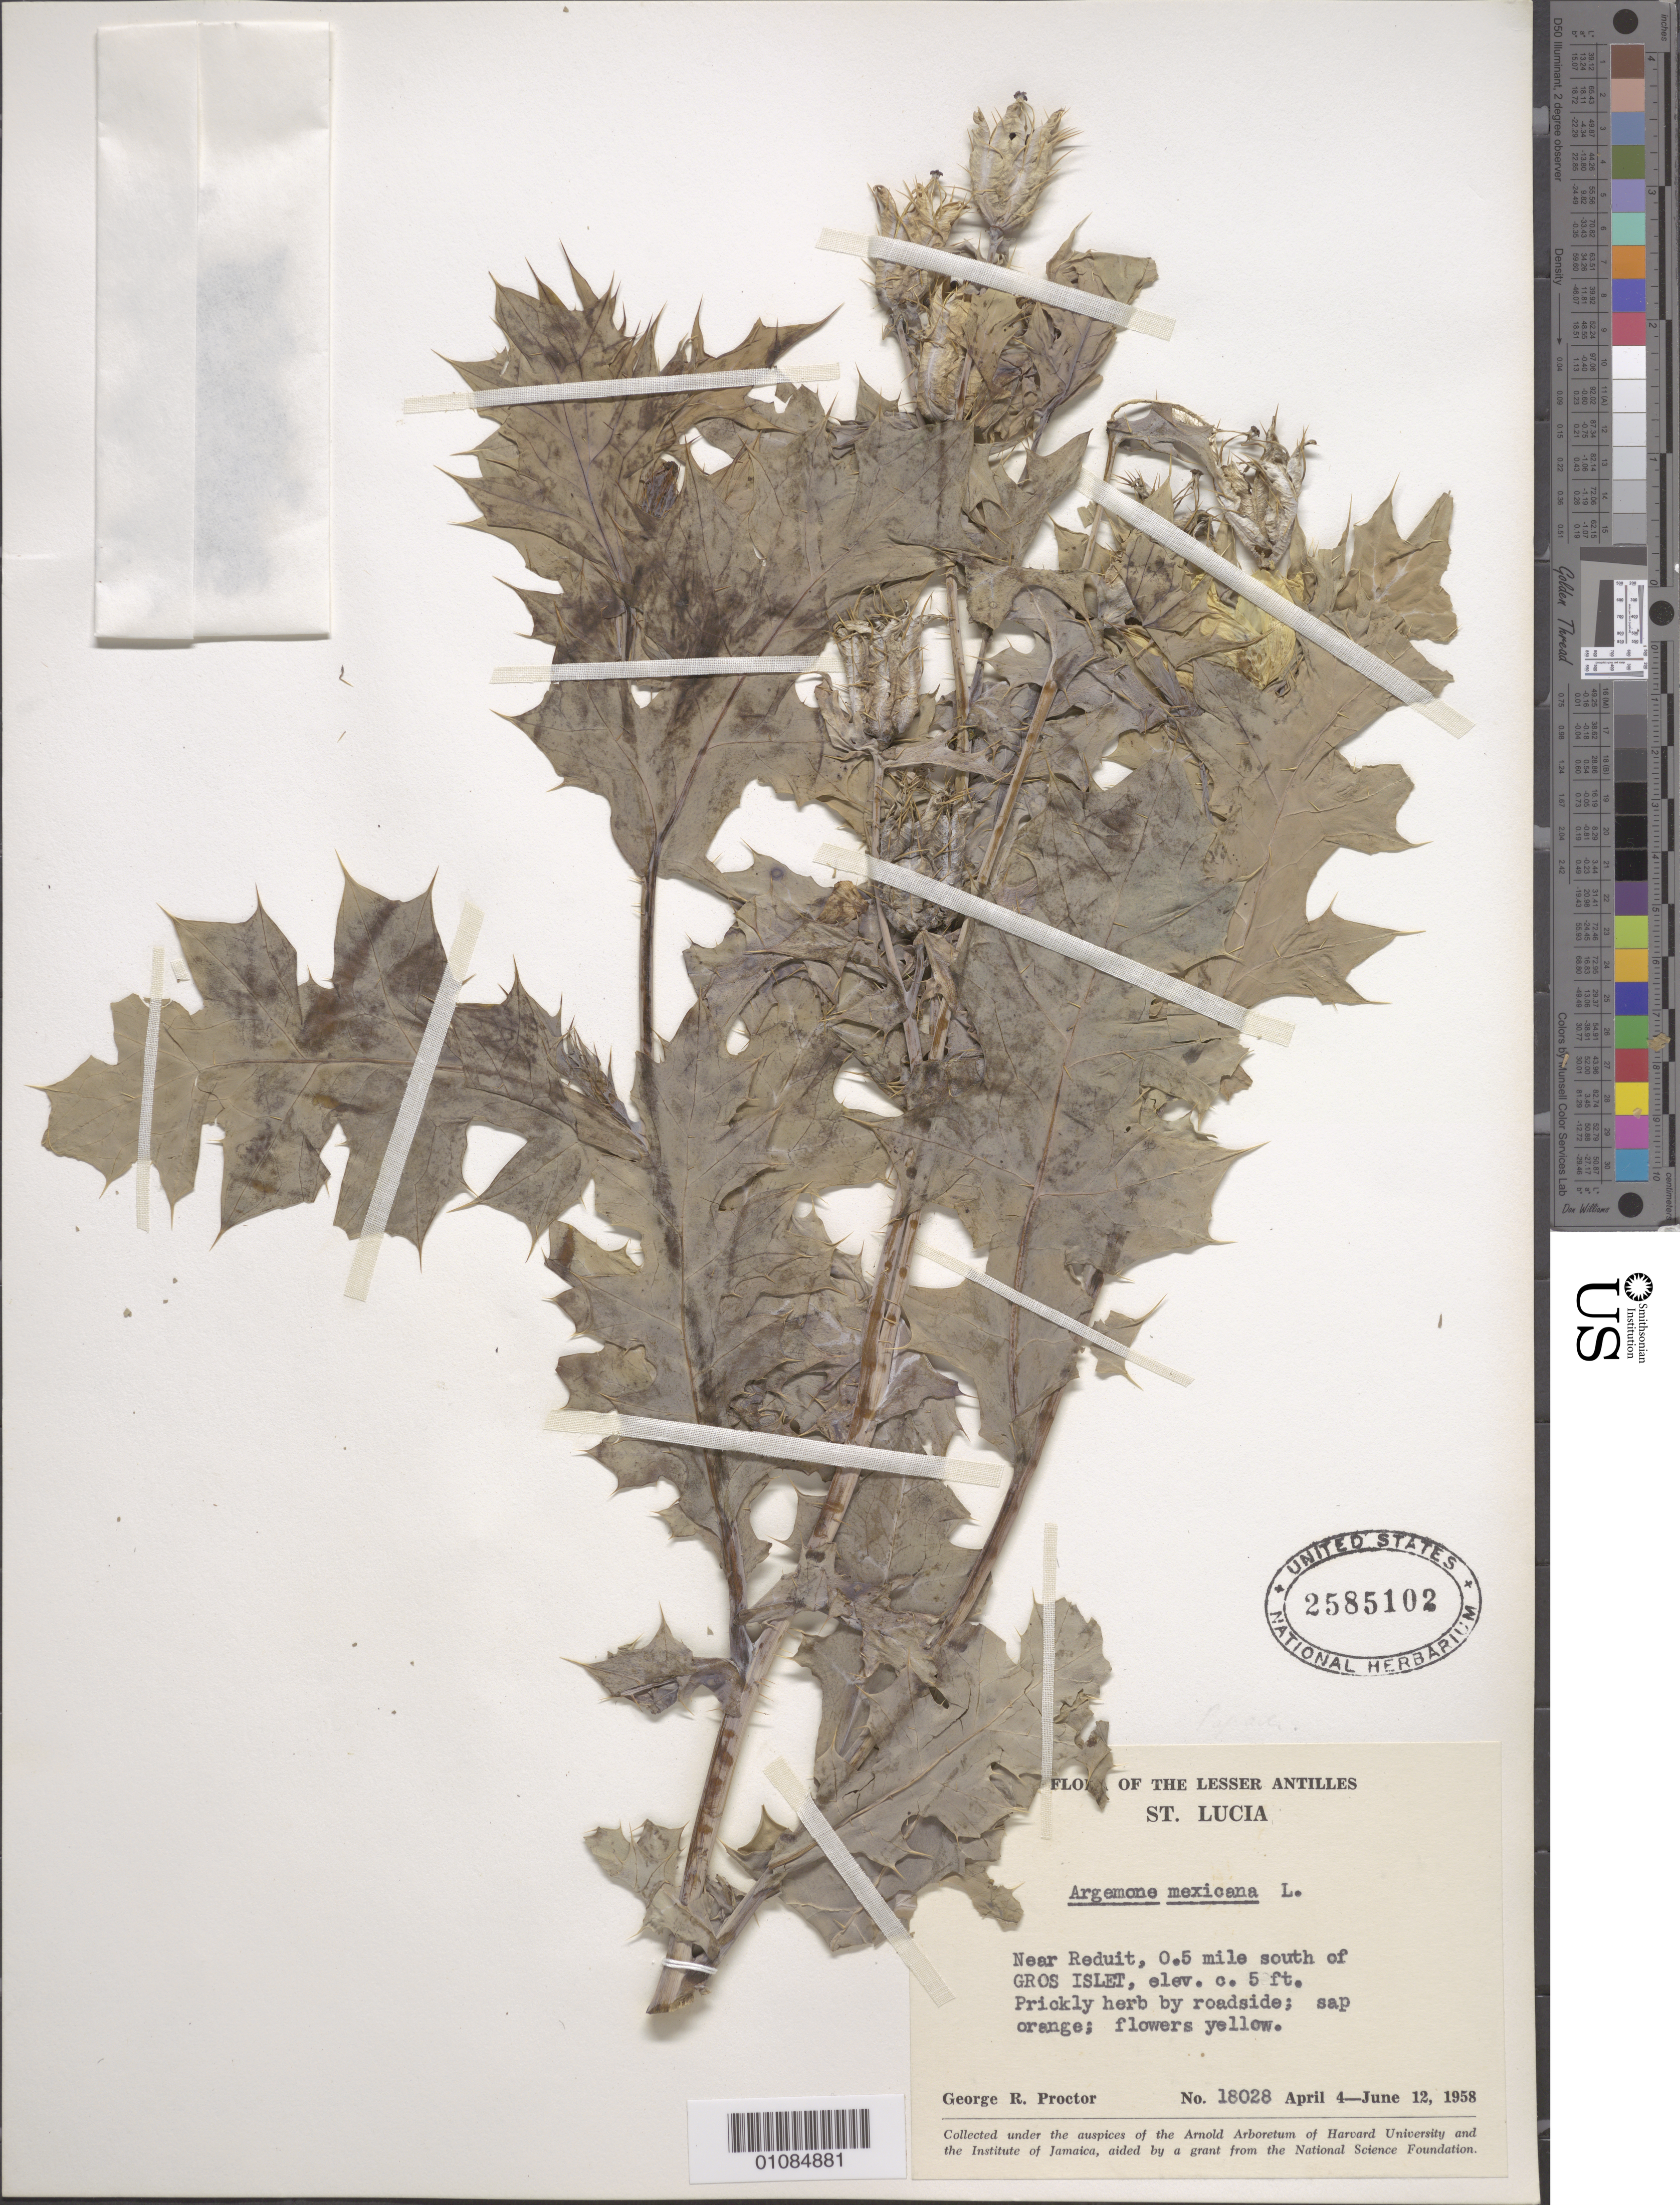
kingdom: Plantae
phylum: Tracheophyta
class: Magnoliopsida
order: Ranunculales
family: Papaveraceae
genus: Argemone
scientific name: Argemone mexicana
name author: L.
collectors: G. R. Proctor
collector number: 18028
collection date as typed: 04 Apr 1958 to 12 Jun 1958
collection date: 1958-04-04/1958-06-12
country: St. Lucia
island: St. Lucia I.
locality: Near Reduit, 0.5 mile S of Gros Inlet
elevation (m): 2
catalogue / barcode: US 2585102